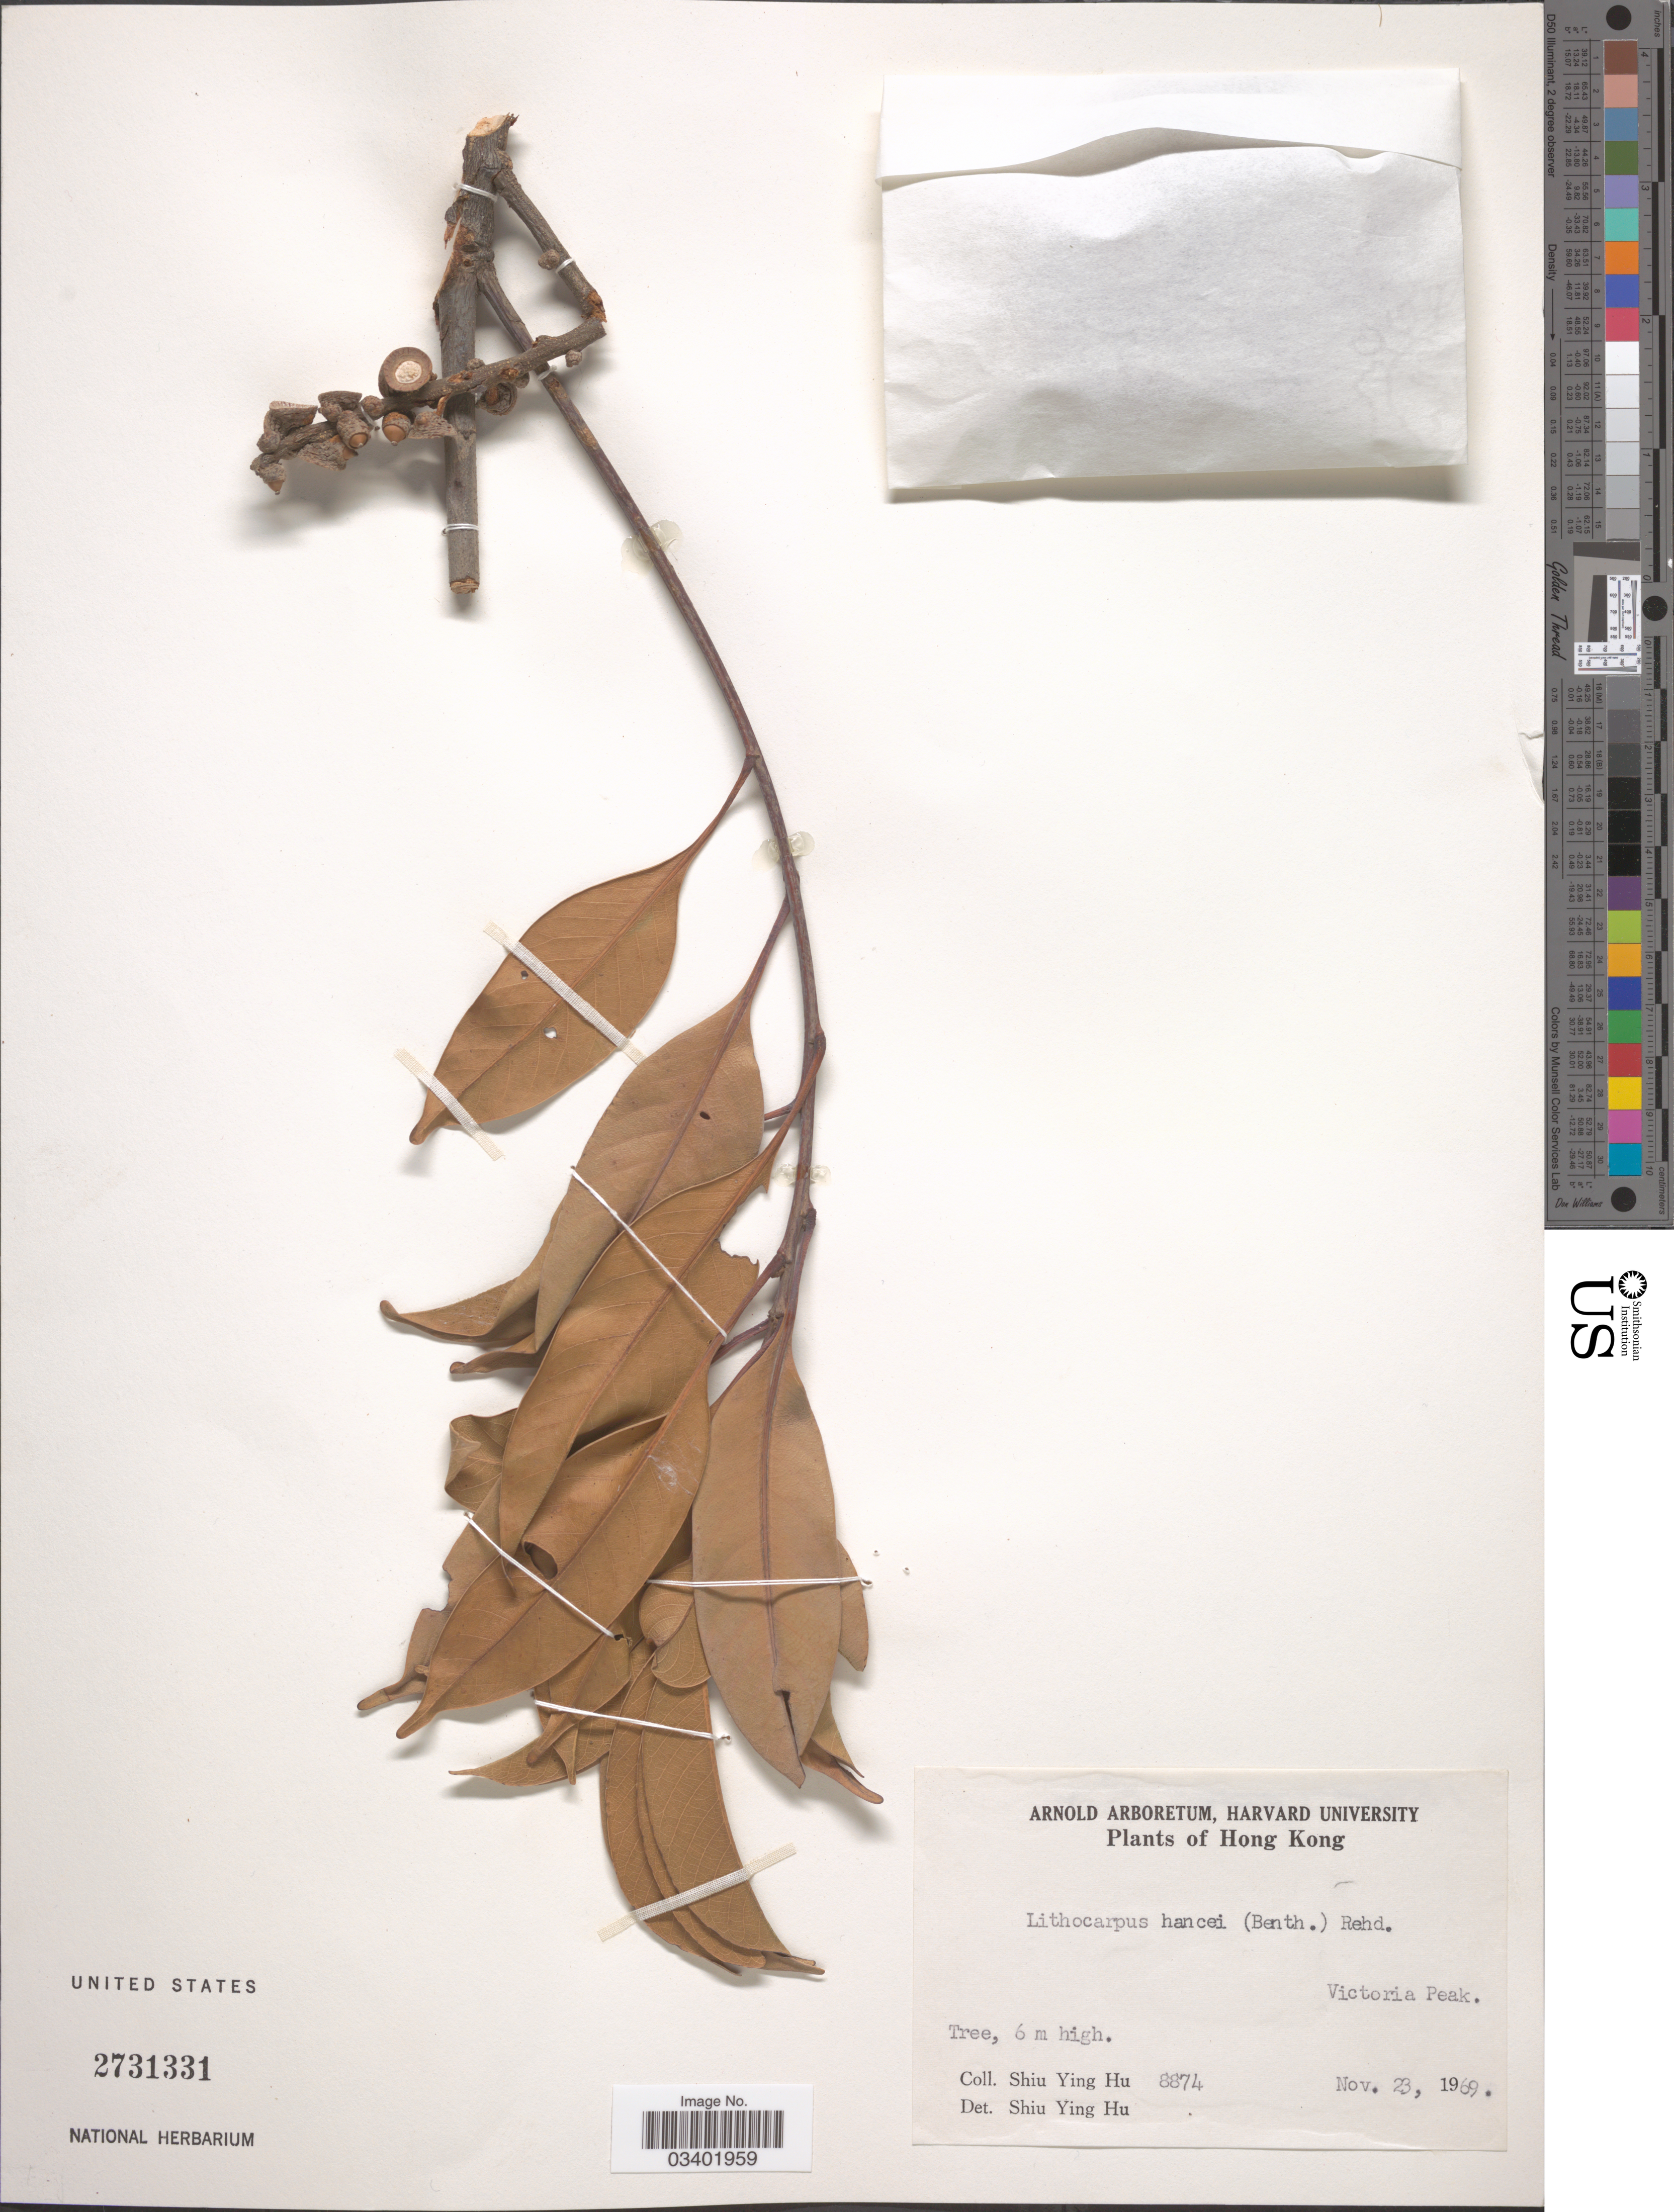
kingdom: Plantae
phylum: Tracheophyta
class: Magnoliopsida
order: Fagales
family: Fagaceae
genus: Lithocarpus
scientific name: Lithocarpus hancei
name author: (Benth.) Rehder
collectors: S. Y. Hu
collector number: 8874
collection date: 1969-11-23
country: China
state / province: Hong Kong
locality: Victoria Peak.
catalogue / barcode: US 2731331